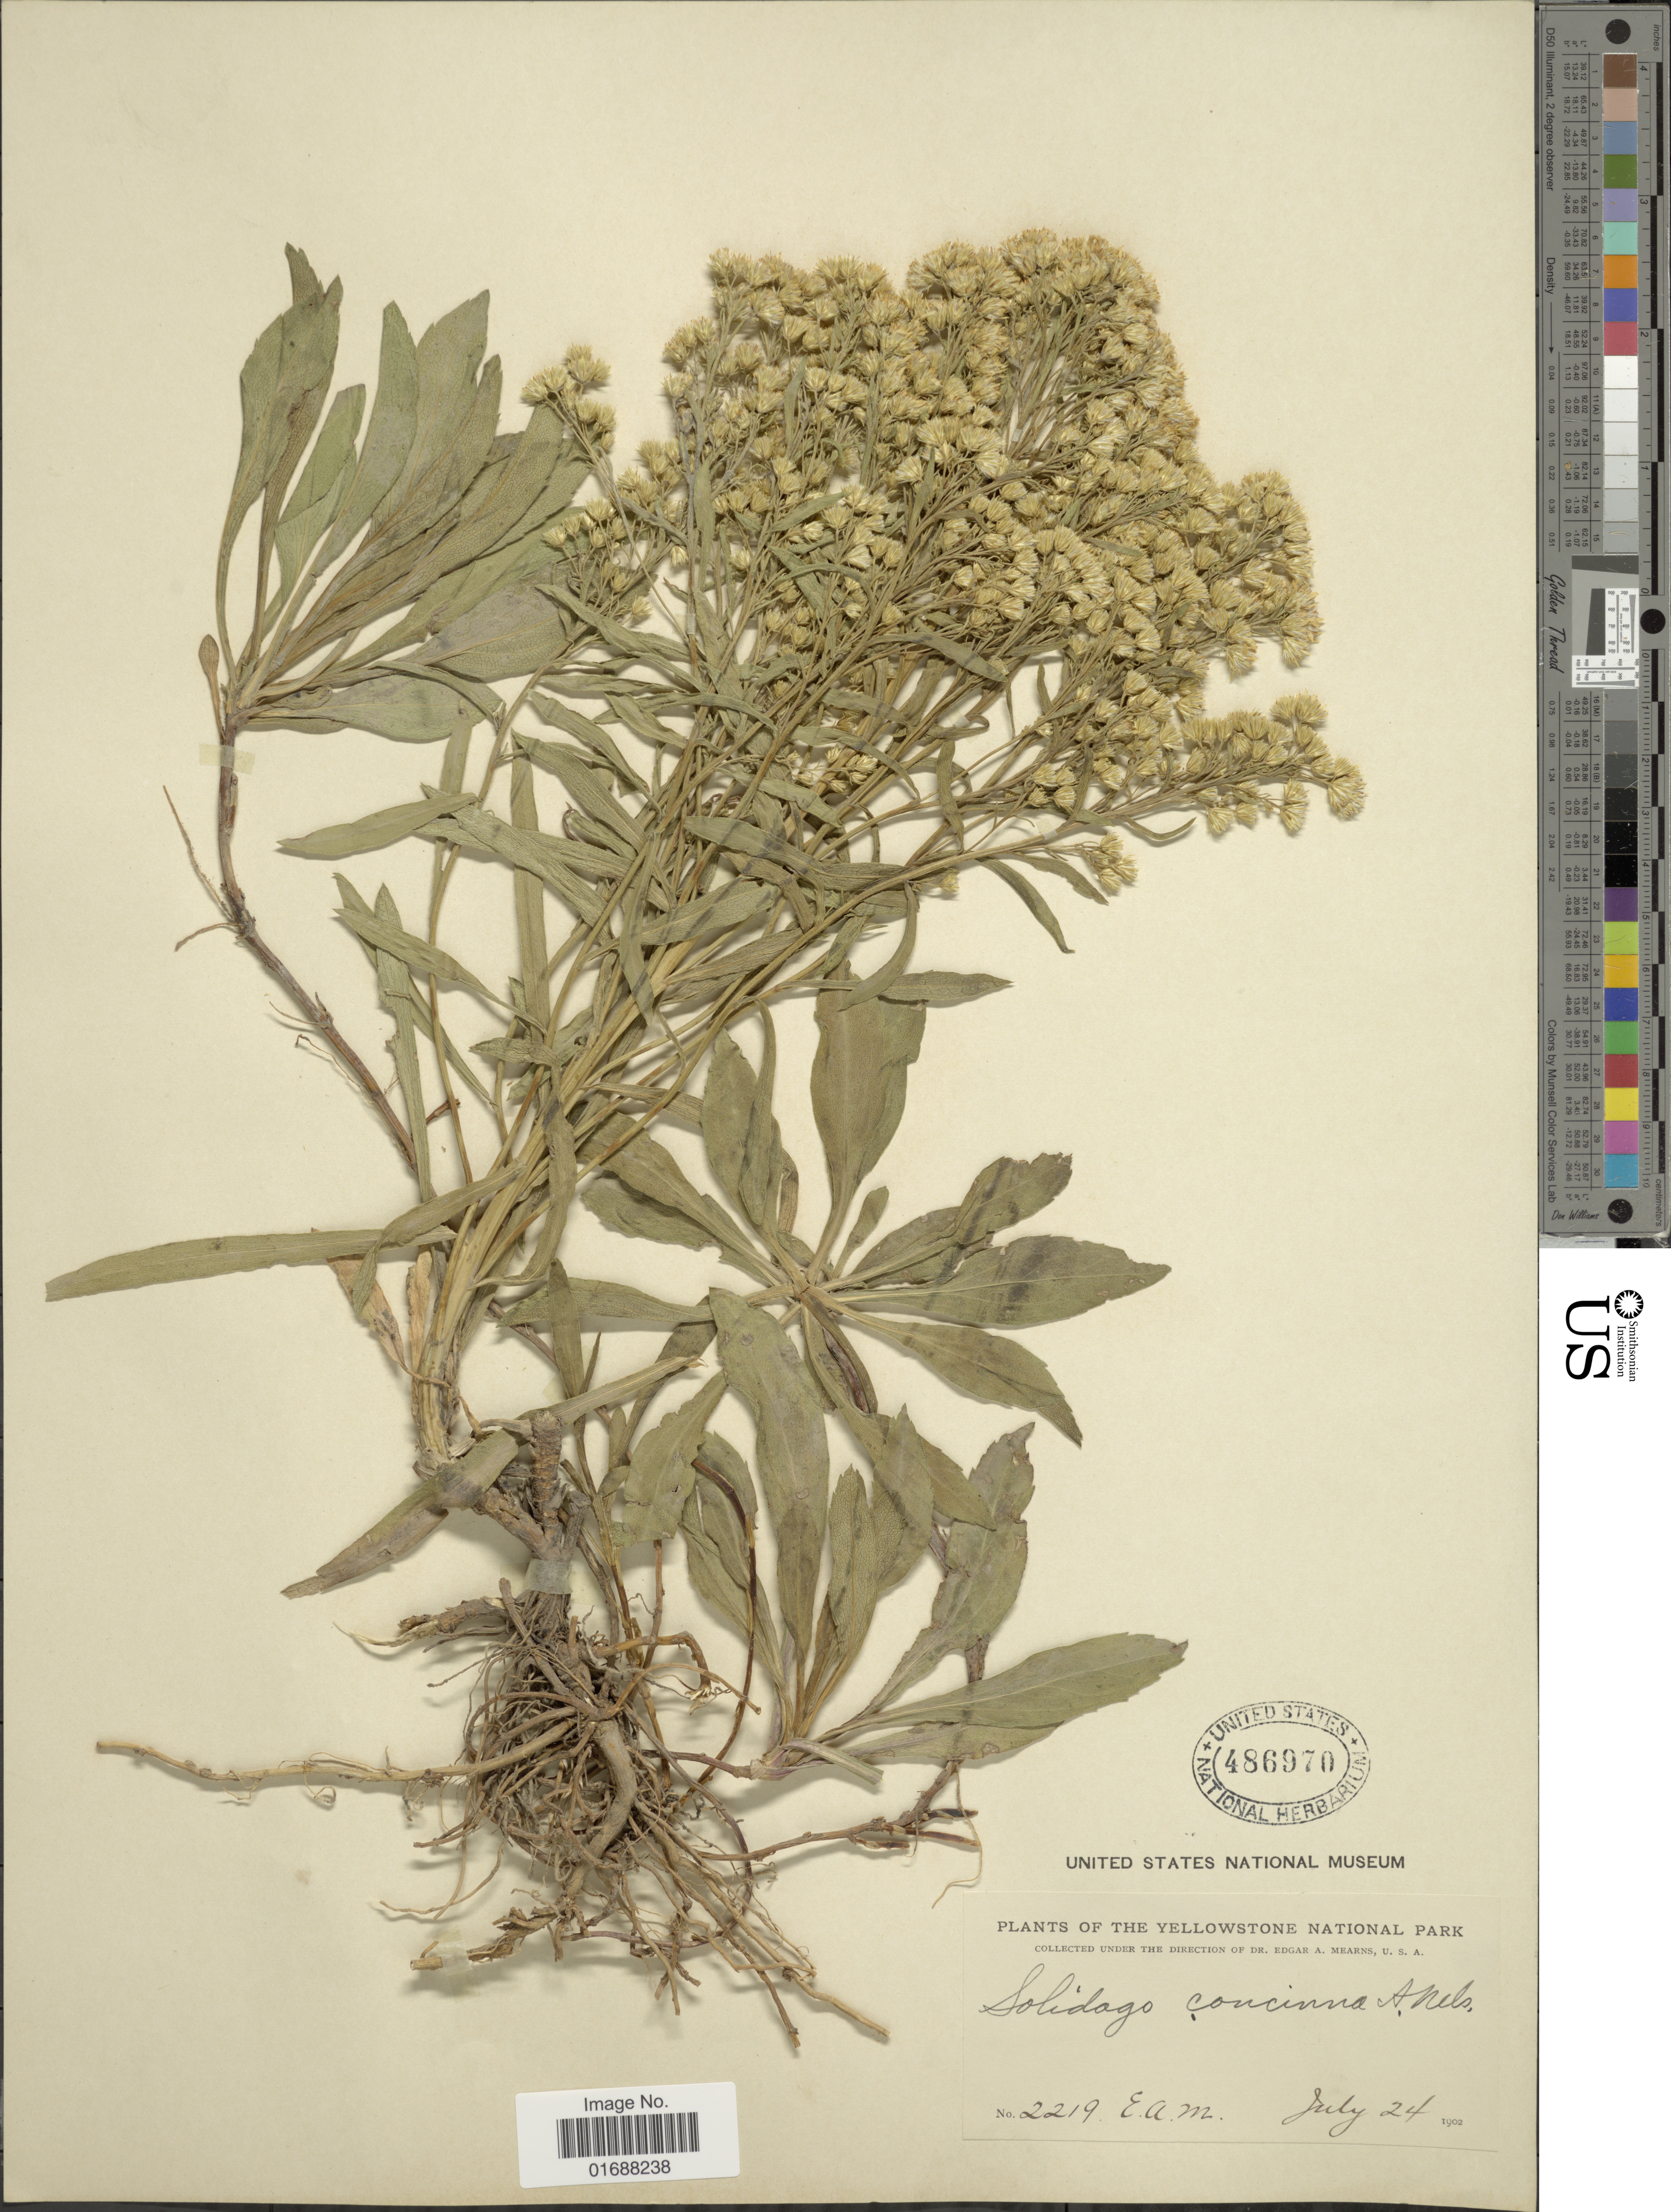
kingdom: Plantae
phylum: Tracheophyta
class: Magnoliopsida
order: Asterales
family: Asteraceae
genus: Solidago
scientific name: Solidago missouriensis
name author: Nutt.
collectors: E. A. Mearns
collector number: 2219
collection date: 1902-07-24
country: United States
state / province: Wyoming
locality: Yellowstone National Park.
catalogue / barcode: US 486970